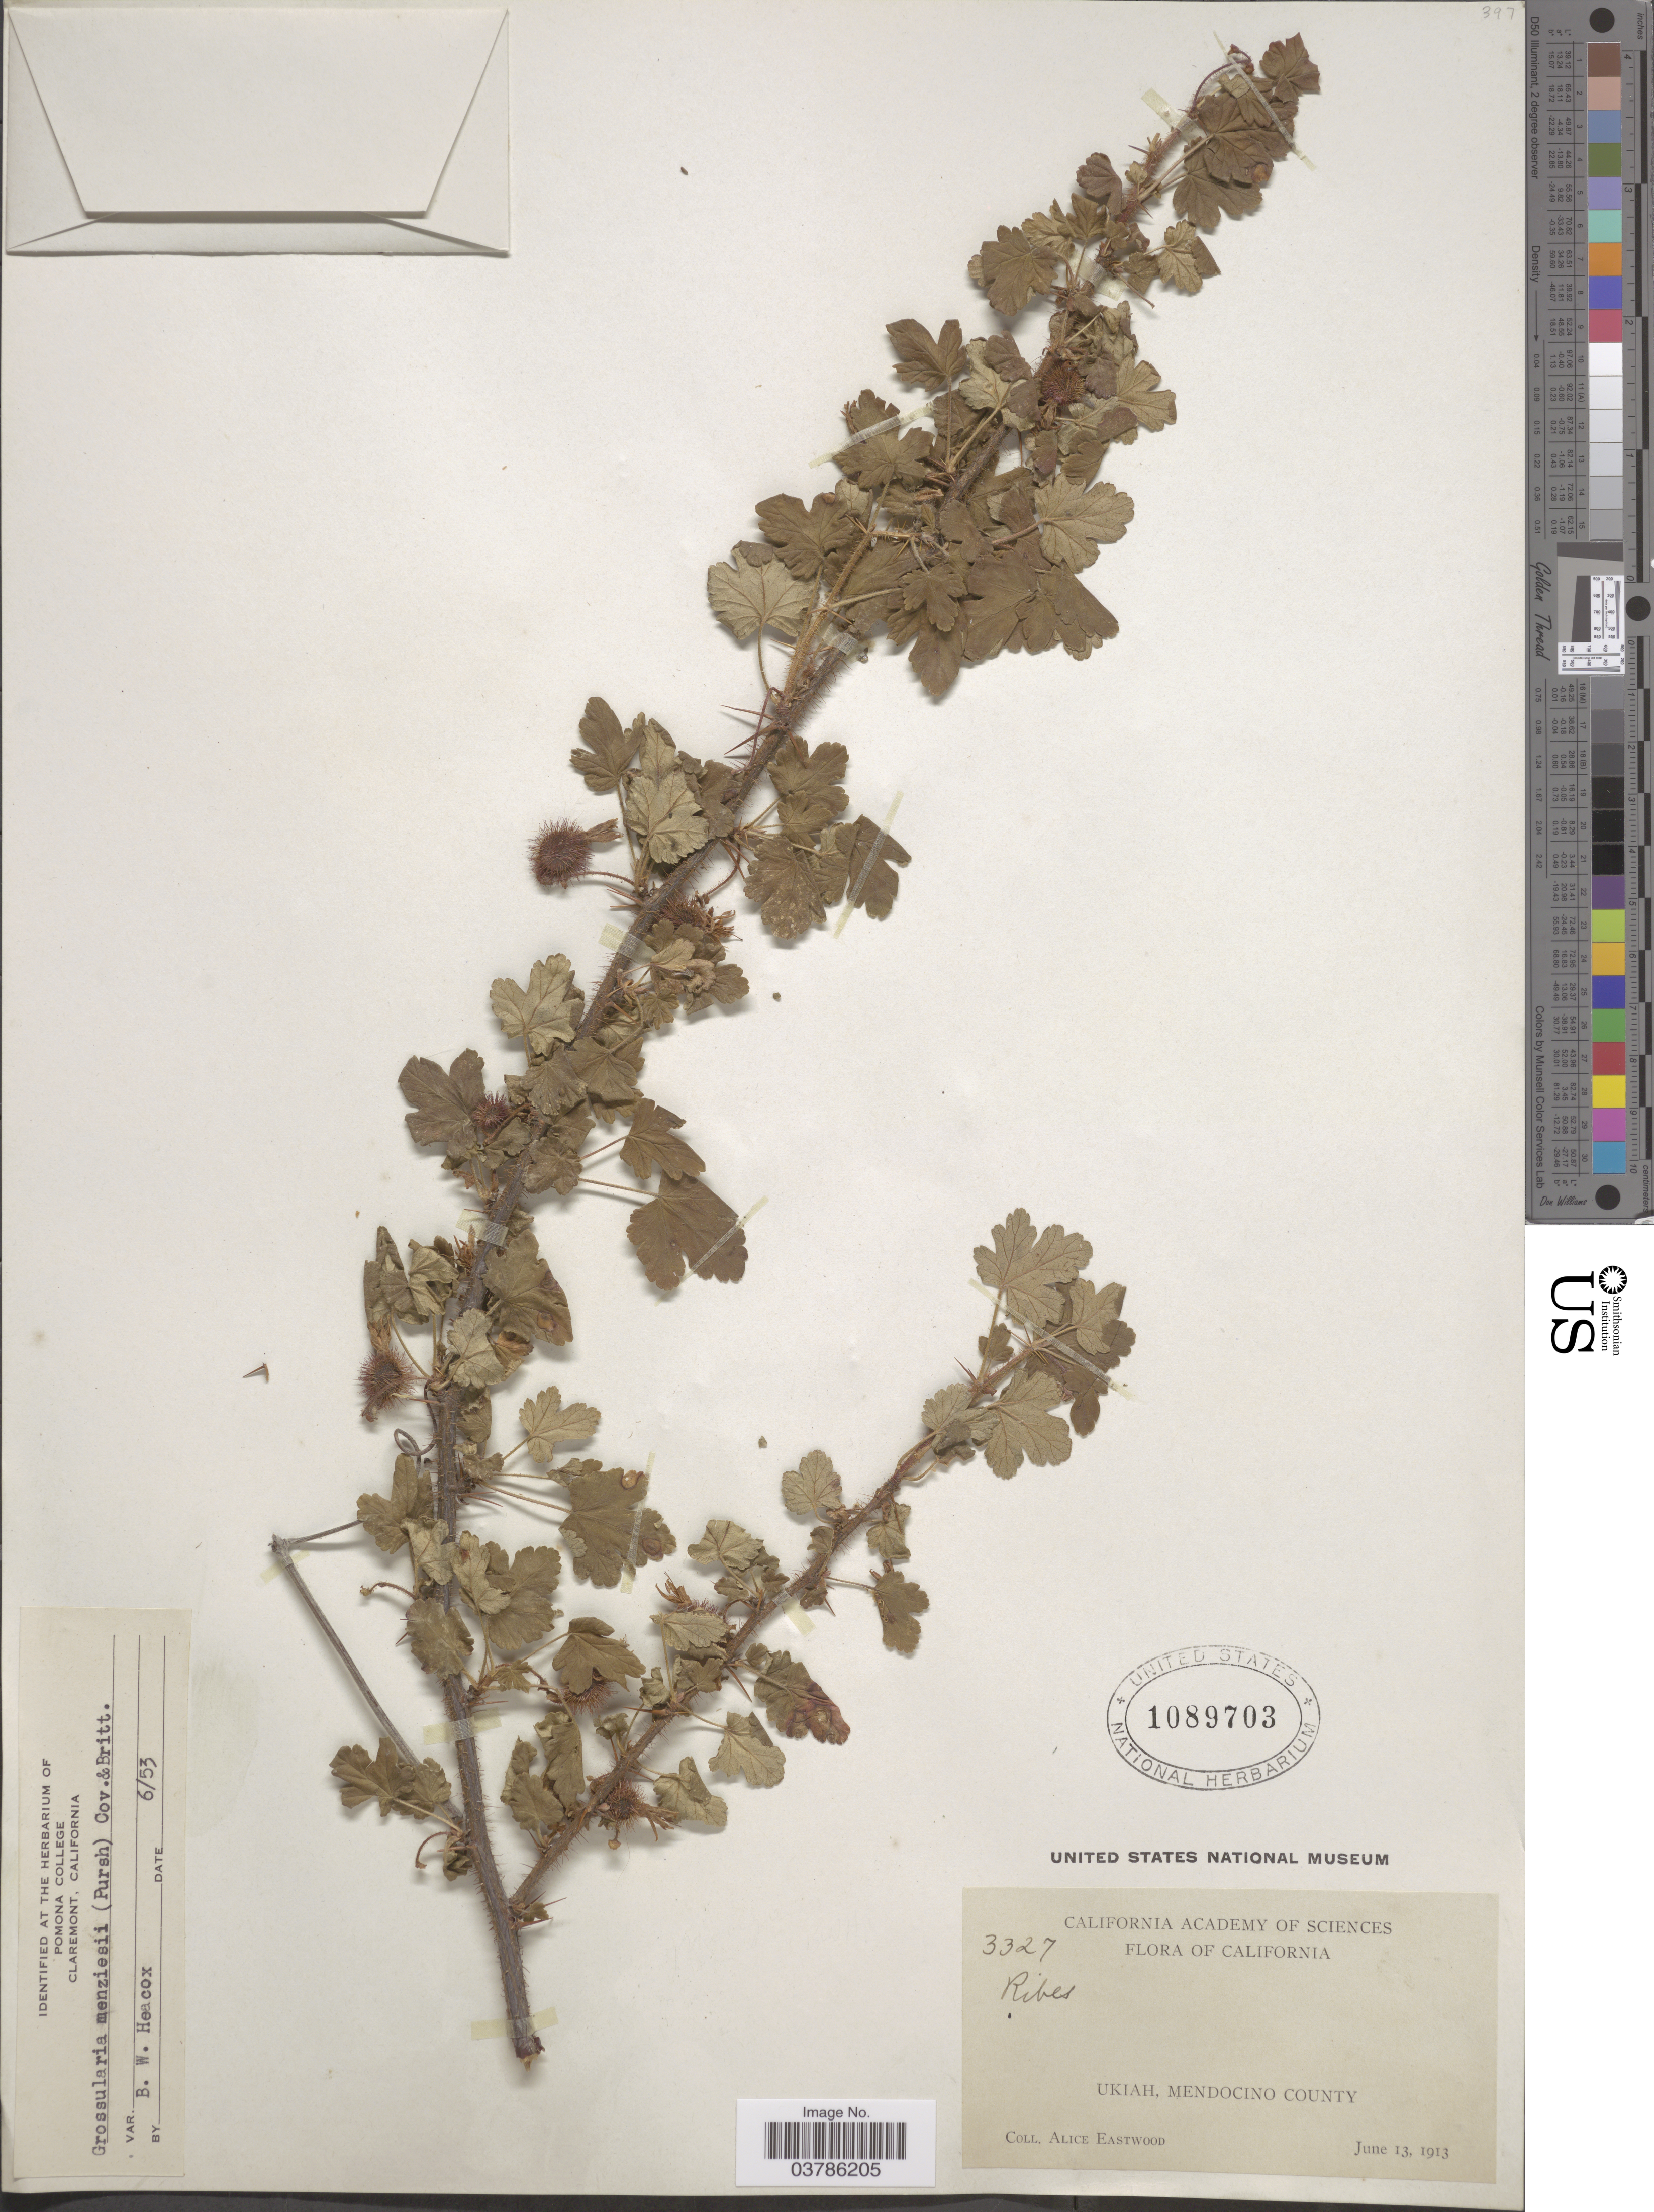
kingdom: Plantae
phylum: Tracheophyta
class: Magnoliopsida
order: Saxifragales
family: Grossulariaceae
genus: Ribes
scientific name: Ribes menziesii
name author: Pursh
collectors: A. Eastwood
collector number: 3327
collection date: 1913-06-13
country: United States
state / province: California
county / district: Mendocino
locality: Ukiah, Mendocino County.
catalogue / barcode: US 1089703